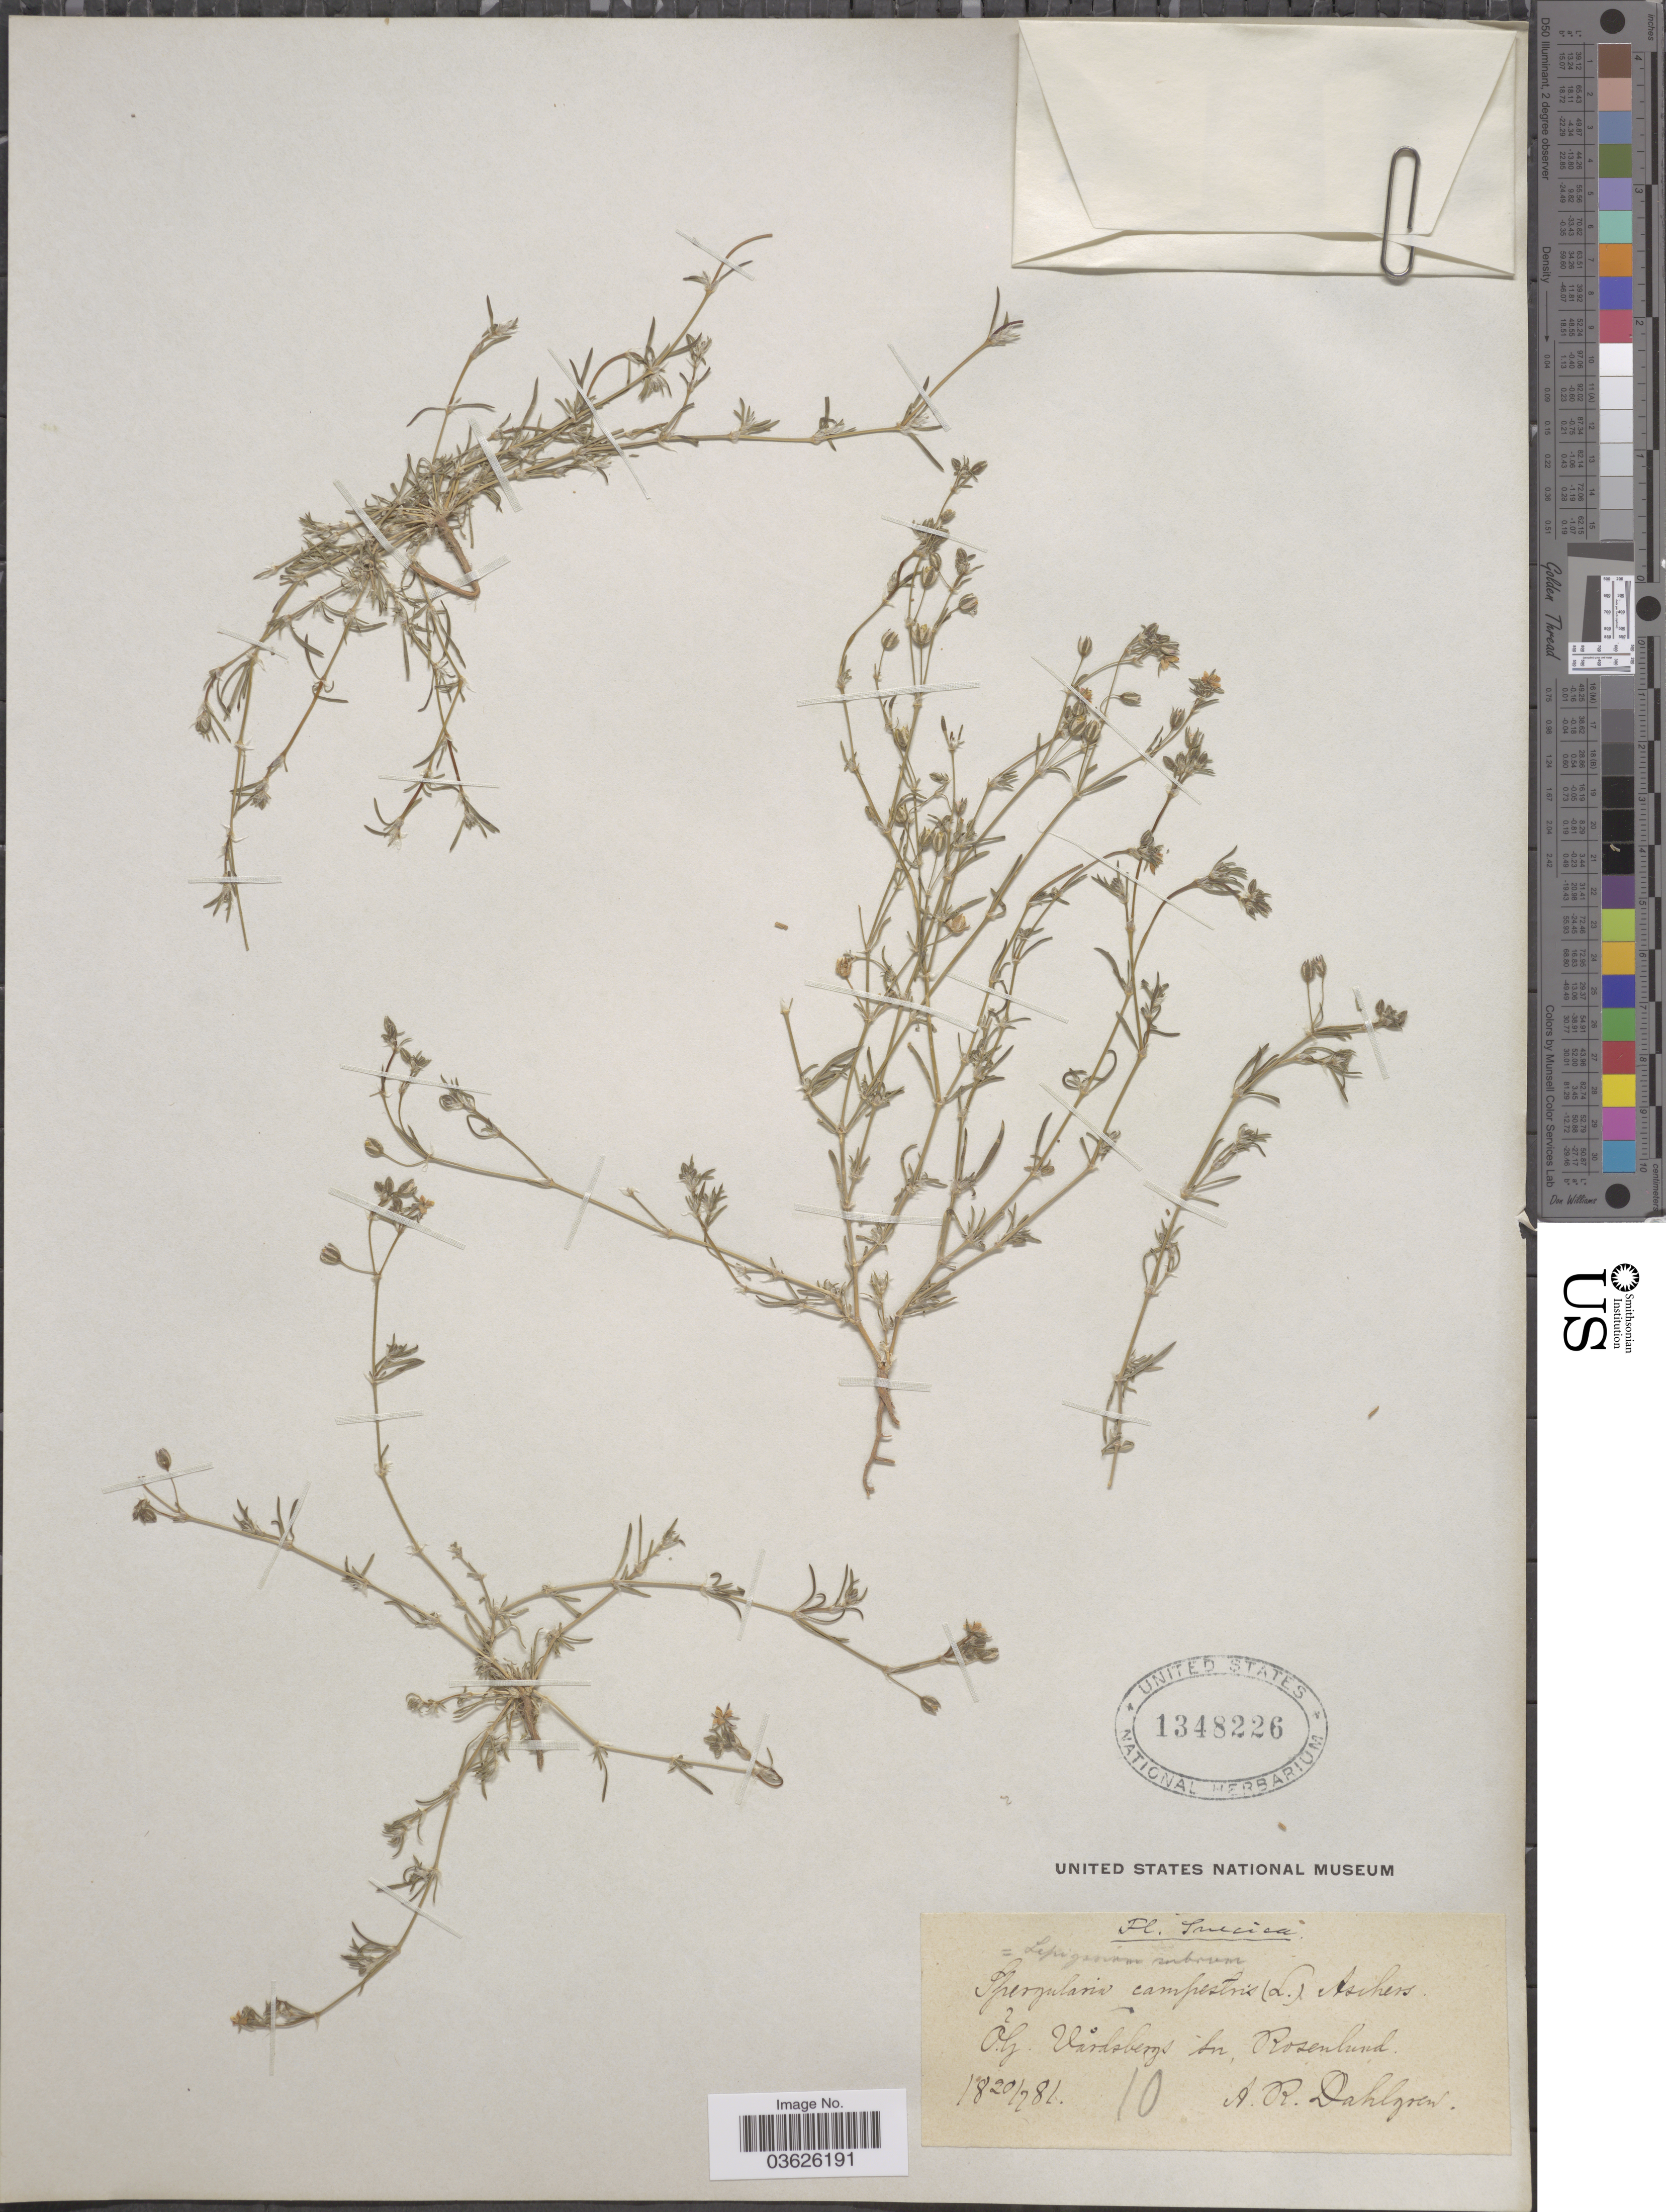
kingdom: Plantae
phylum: Tracheophyta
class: Magnoliopsida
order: Caryophyllales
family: Caryophyllaceae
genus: Tissa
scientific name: Tissa marina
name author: (L.) Britton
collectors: A. Dahlgren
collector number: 10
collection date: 1881-07-20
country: Sweden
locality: Suecica. Olj. Vårdsbergs Sn, Rosenland.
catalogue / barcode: US 1348226